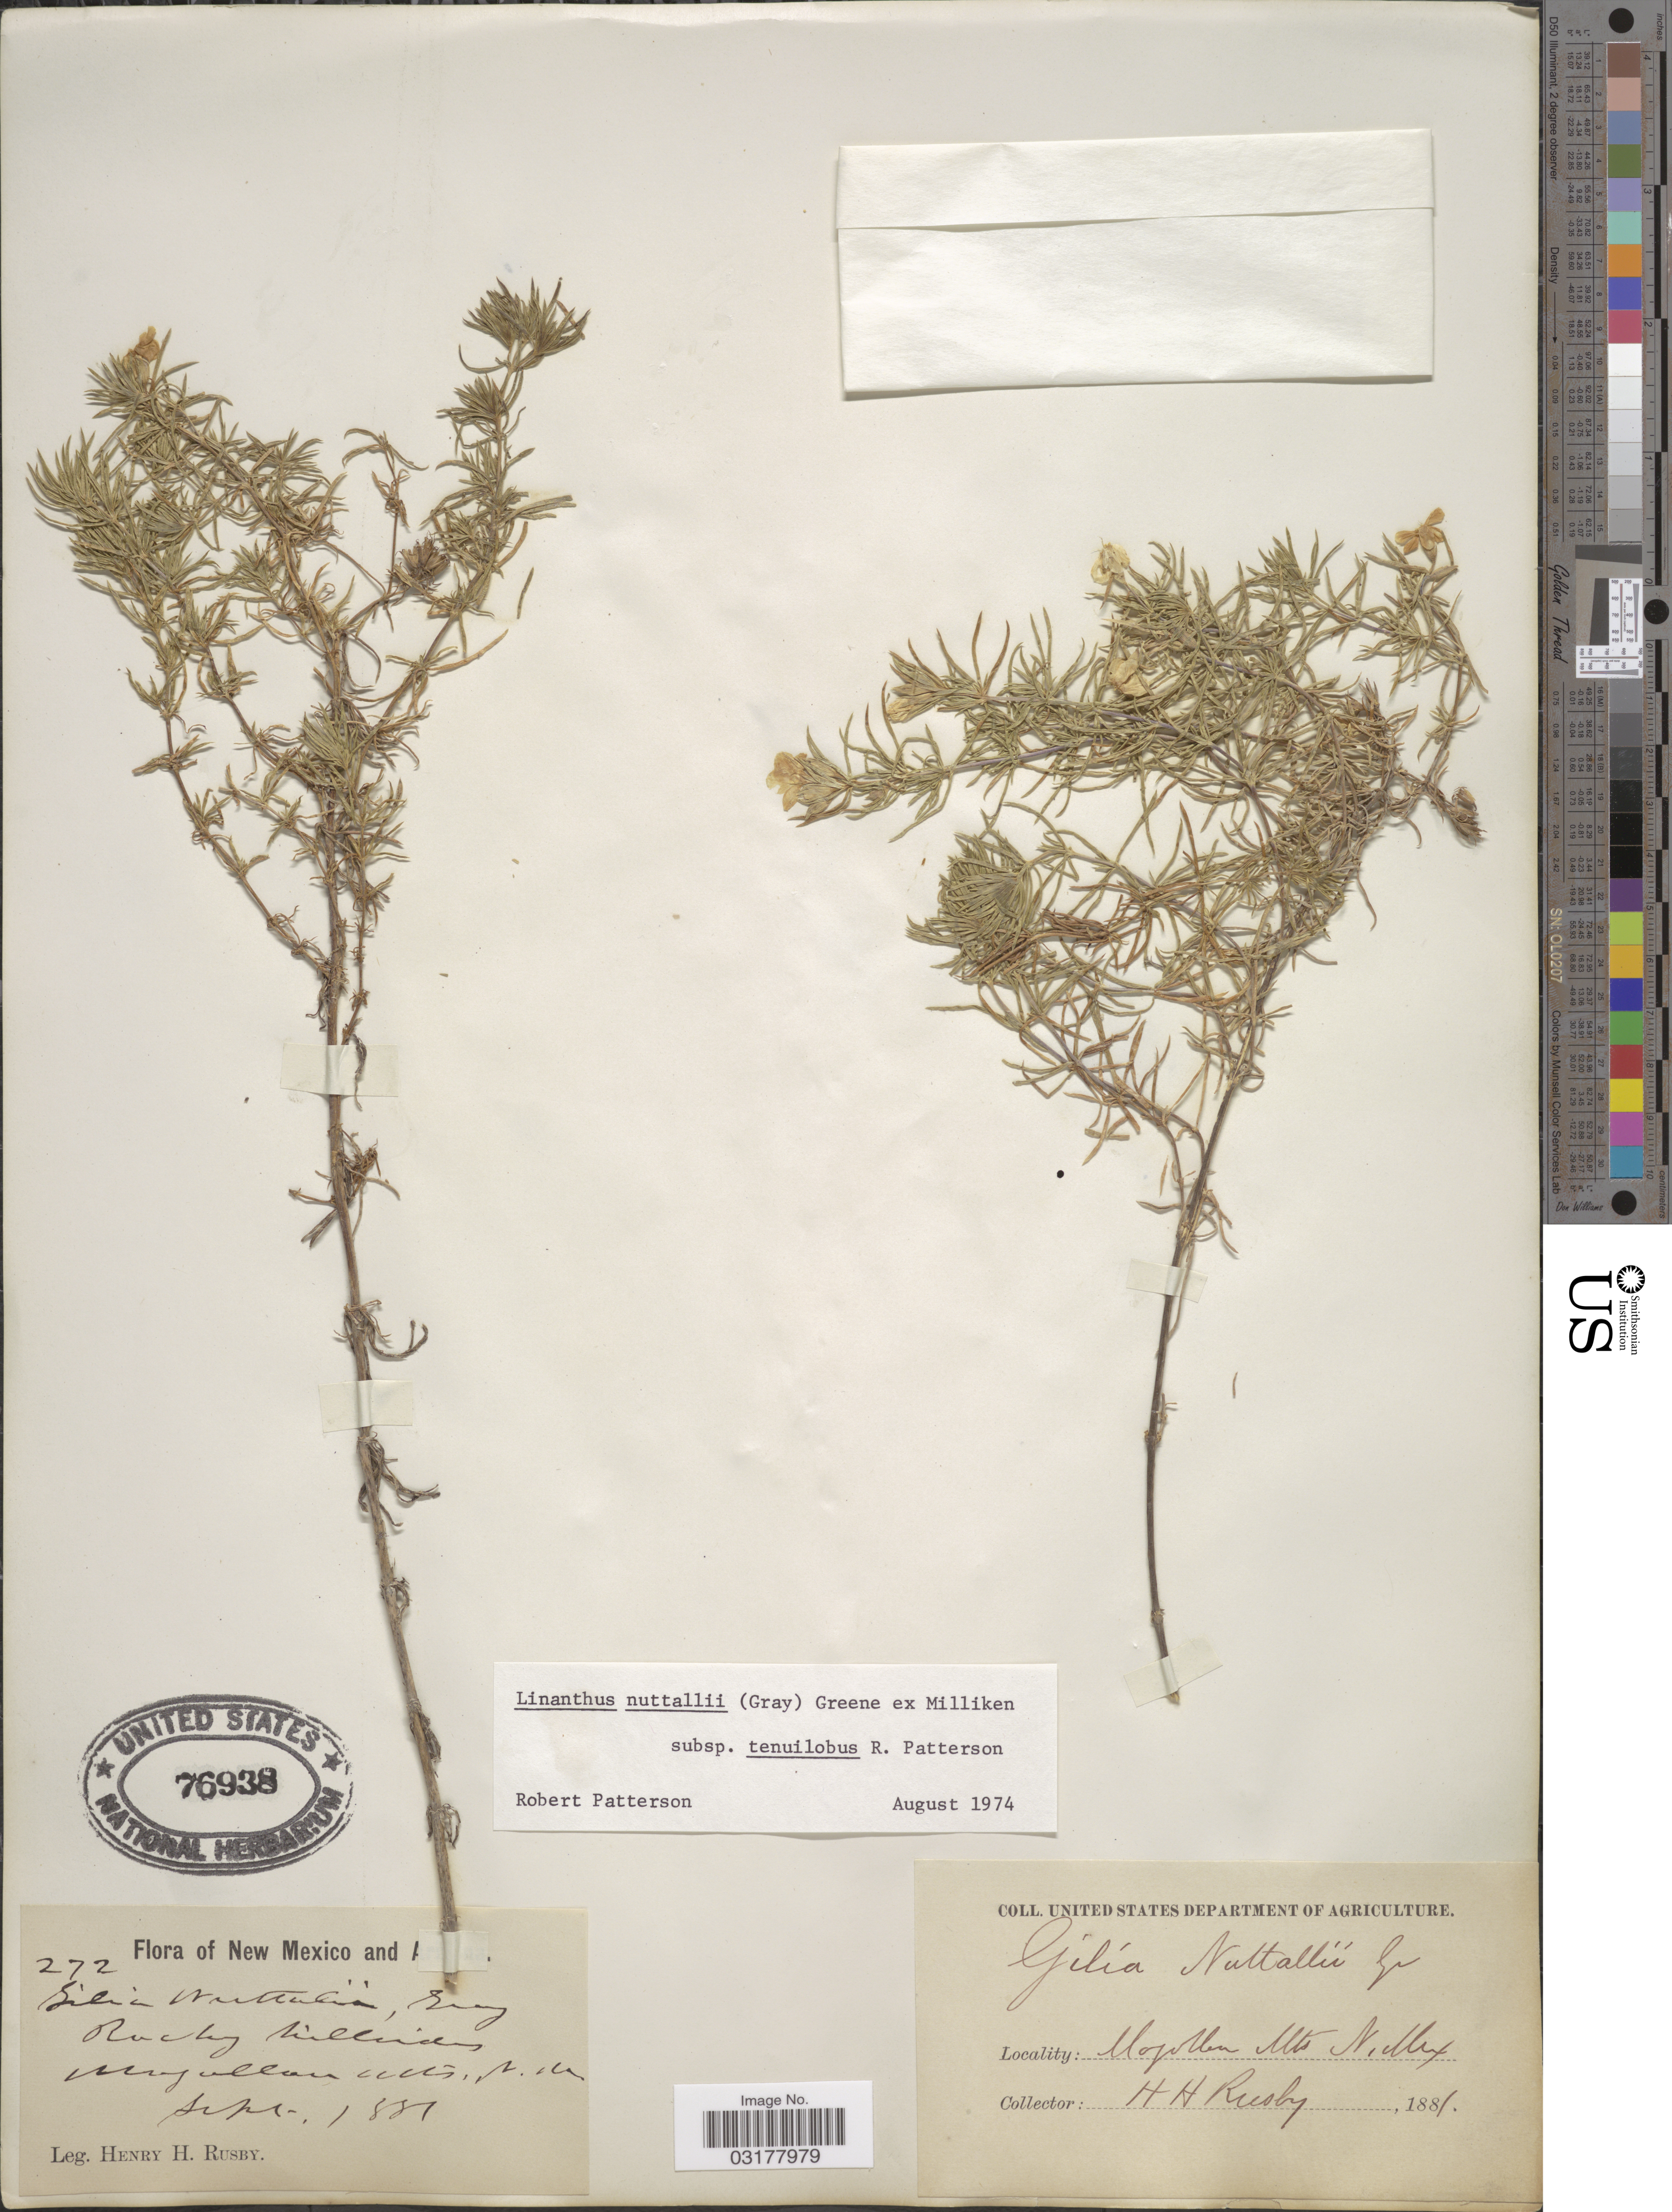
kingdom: Plantae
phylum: Tracheophyta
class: Magnoliopsida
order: Ericales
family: Polemoniaceae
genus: Leptosiphon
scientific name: Leptosiphon nuttallii subsp. nuttallii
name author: (A. Gray) J.M. Porter & L.A. Johnson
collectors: H. H. Rusby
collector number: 272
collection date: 1881-09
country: United States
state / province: New Mexico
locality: Rocky hillsides, Mogollon Mts.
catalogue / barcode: US 76938